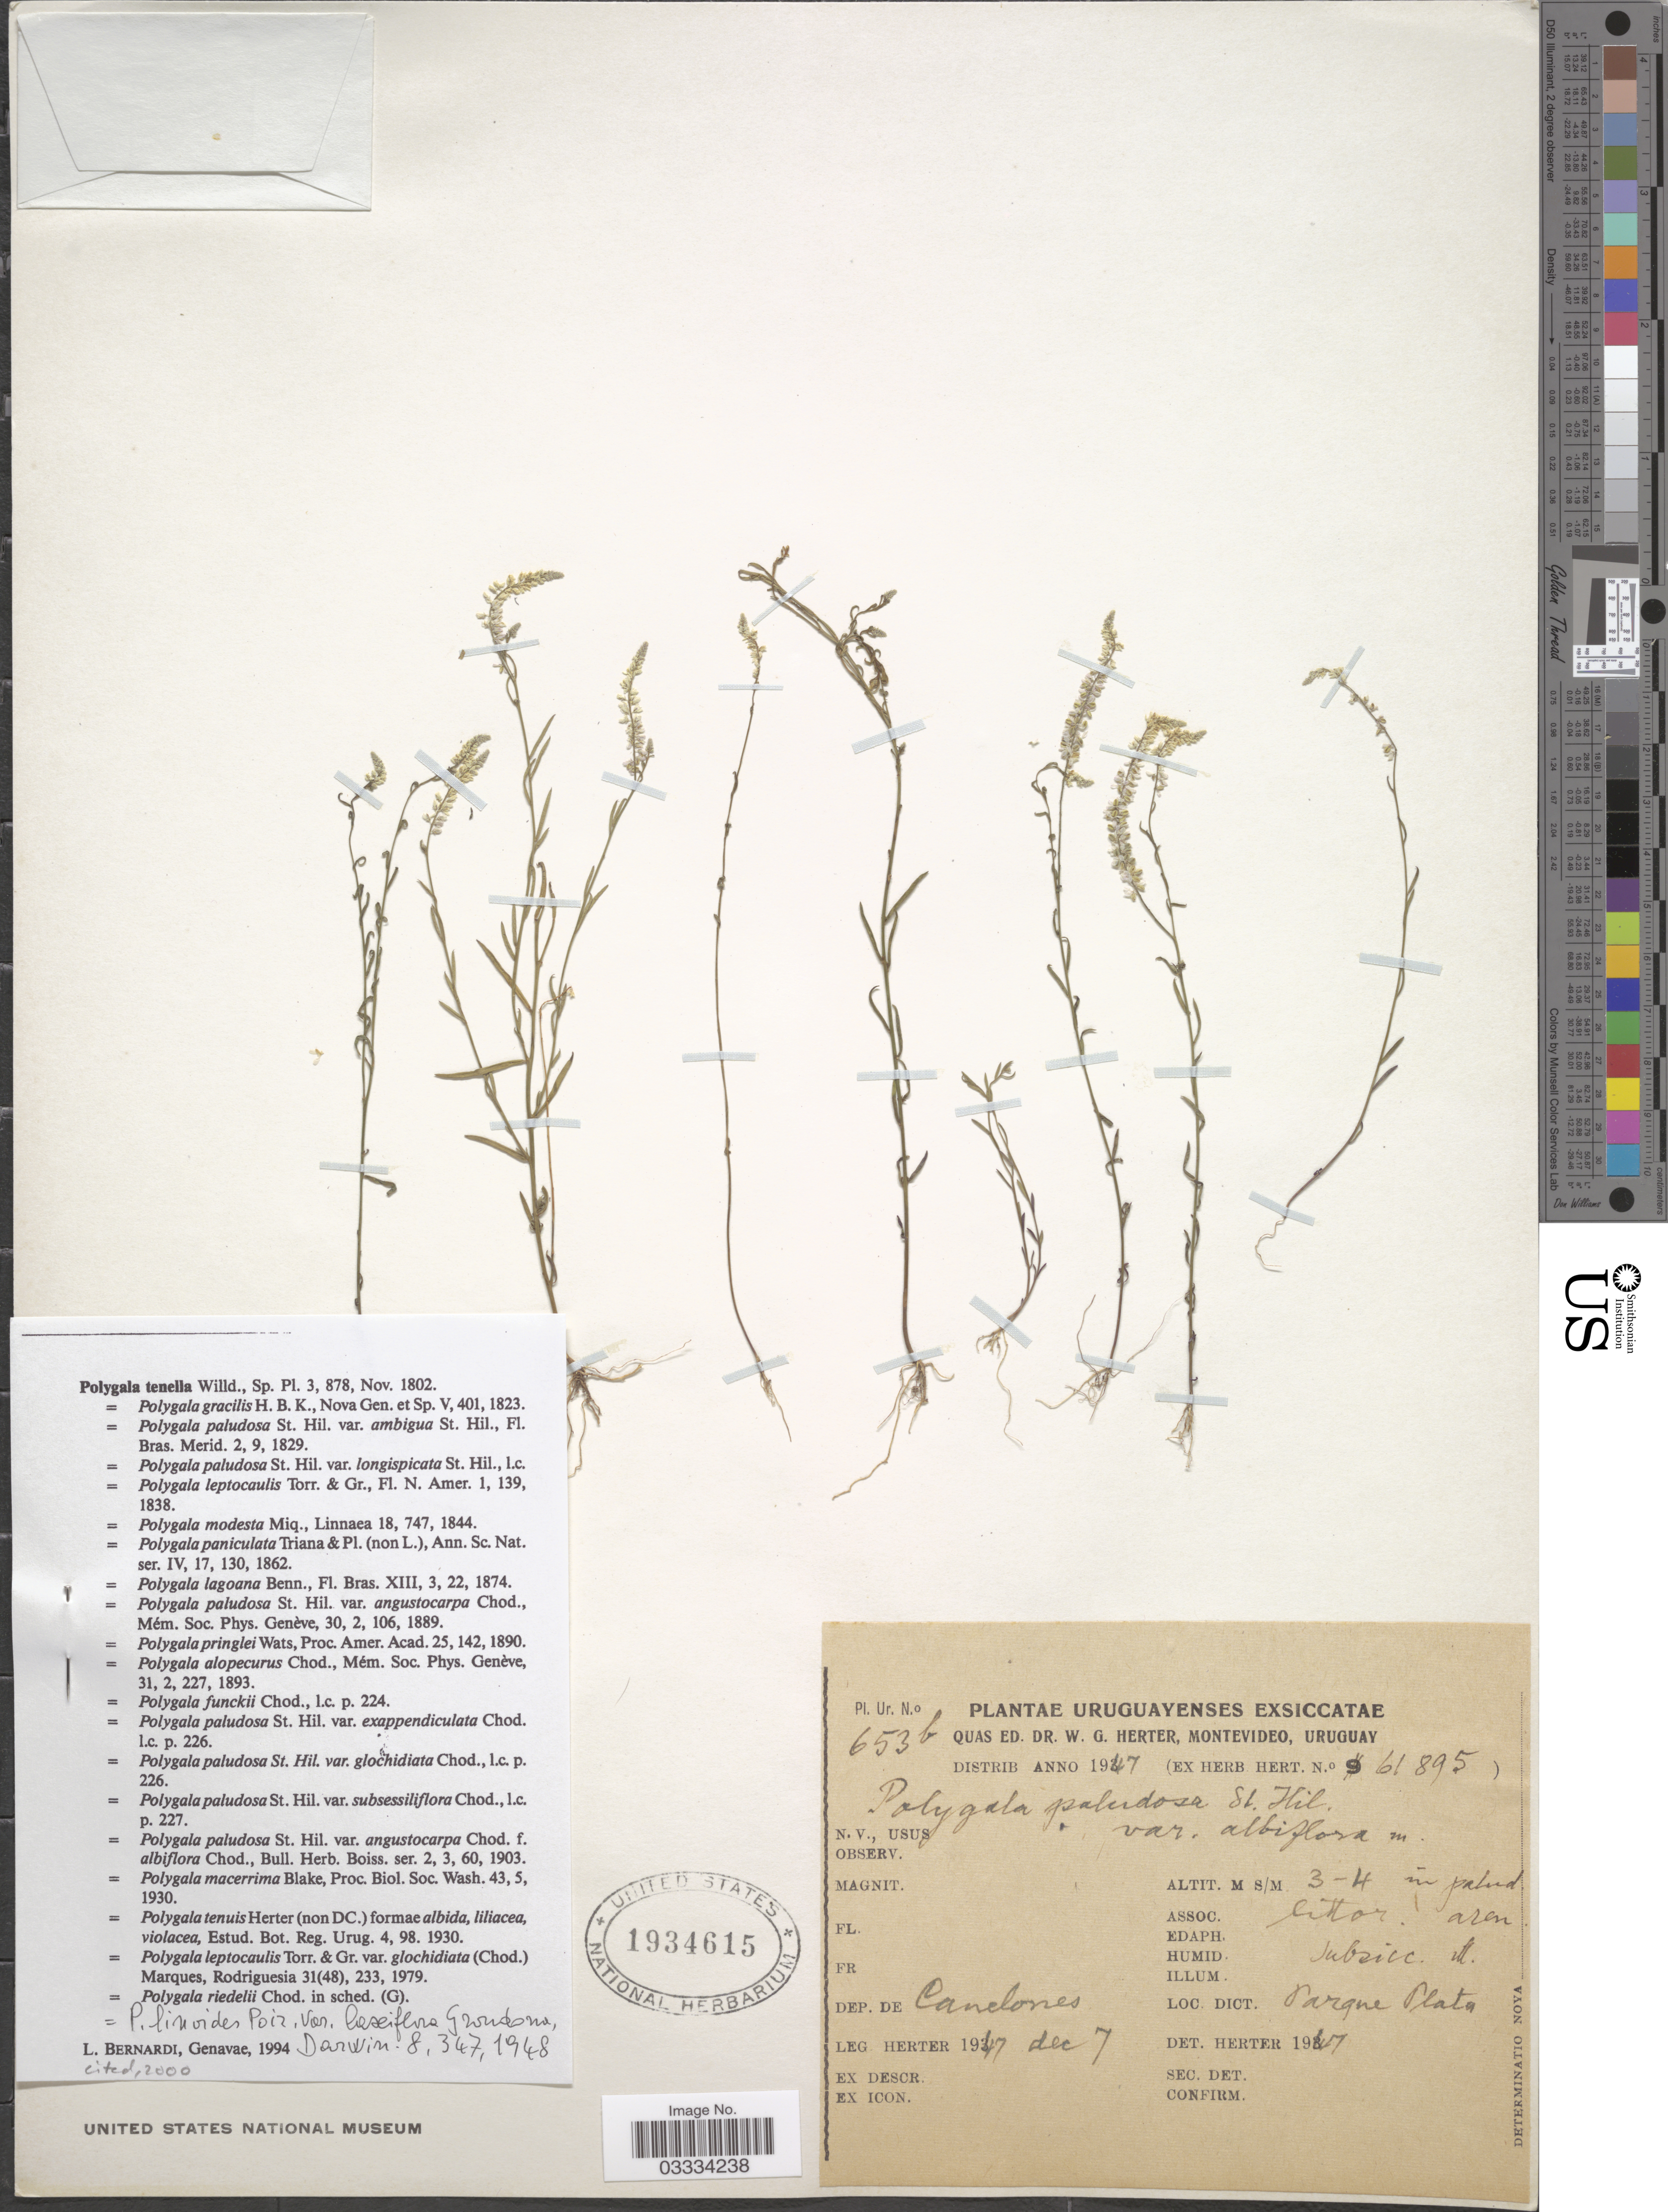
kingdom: Plantae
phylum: Tracheophyta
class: Magnoliopsida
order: Fabales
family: Polygalaceae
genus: Polygala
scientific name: Polygala tenella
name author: Willd.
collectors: W. G. Herter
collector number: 653b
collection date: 1947-12-07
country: Uruguay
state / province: Canelones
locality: Dep. de Canelones. Parque Plata.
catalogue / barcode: US 1934615